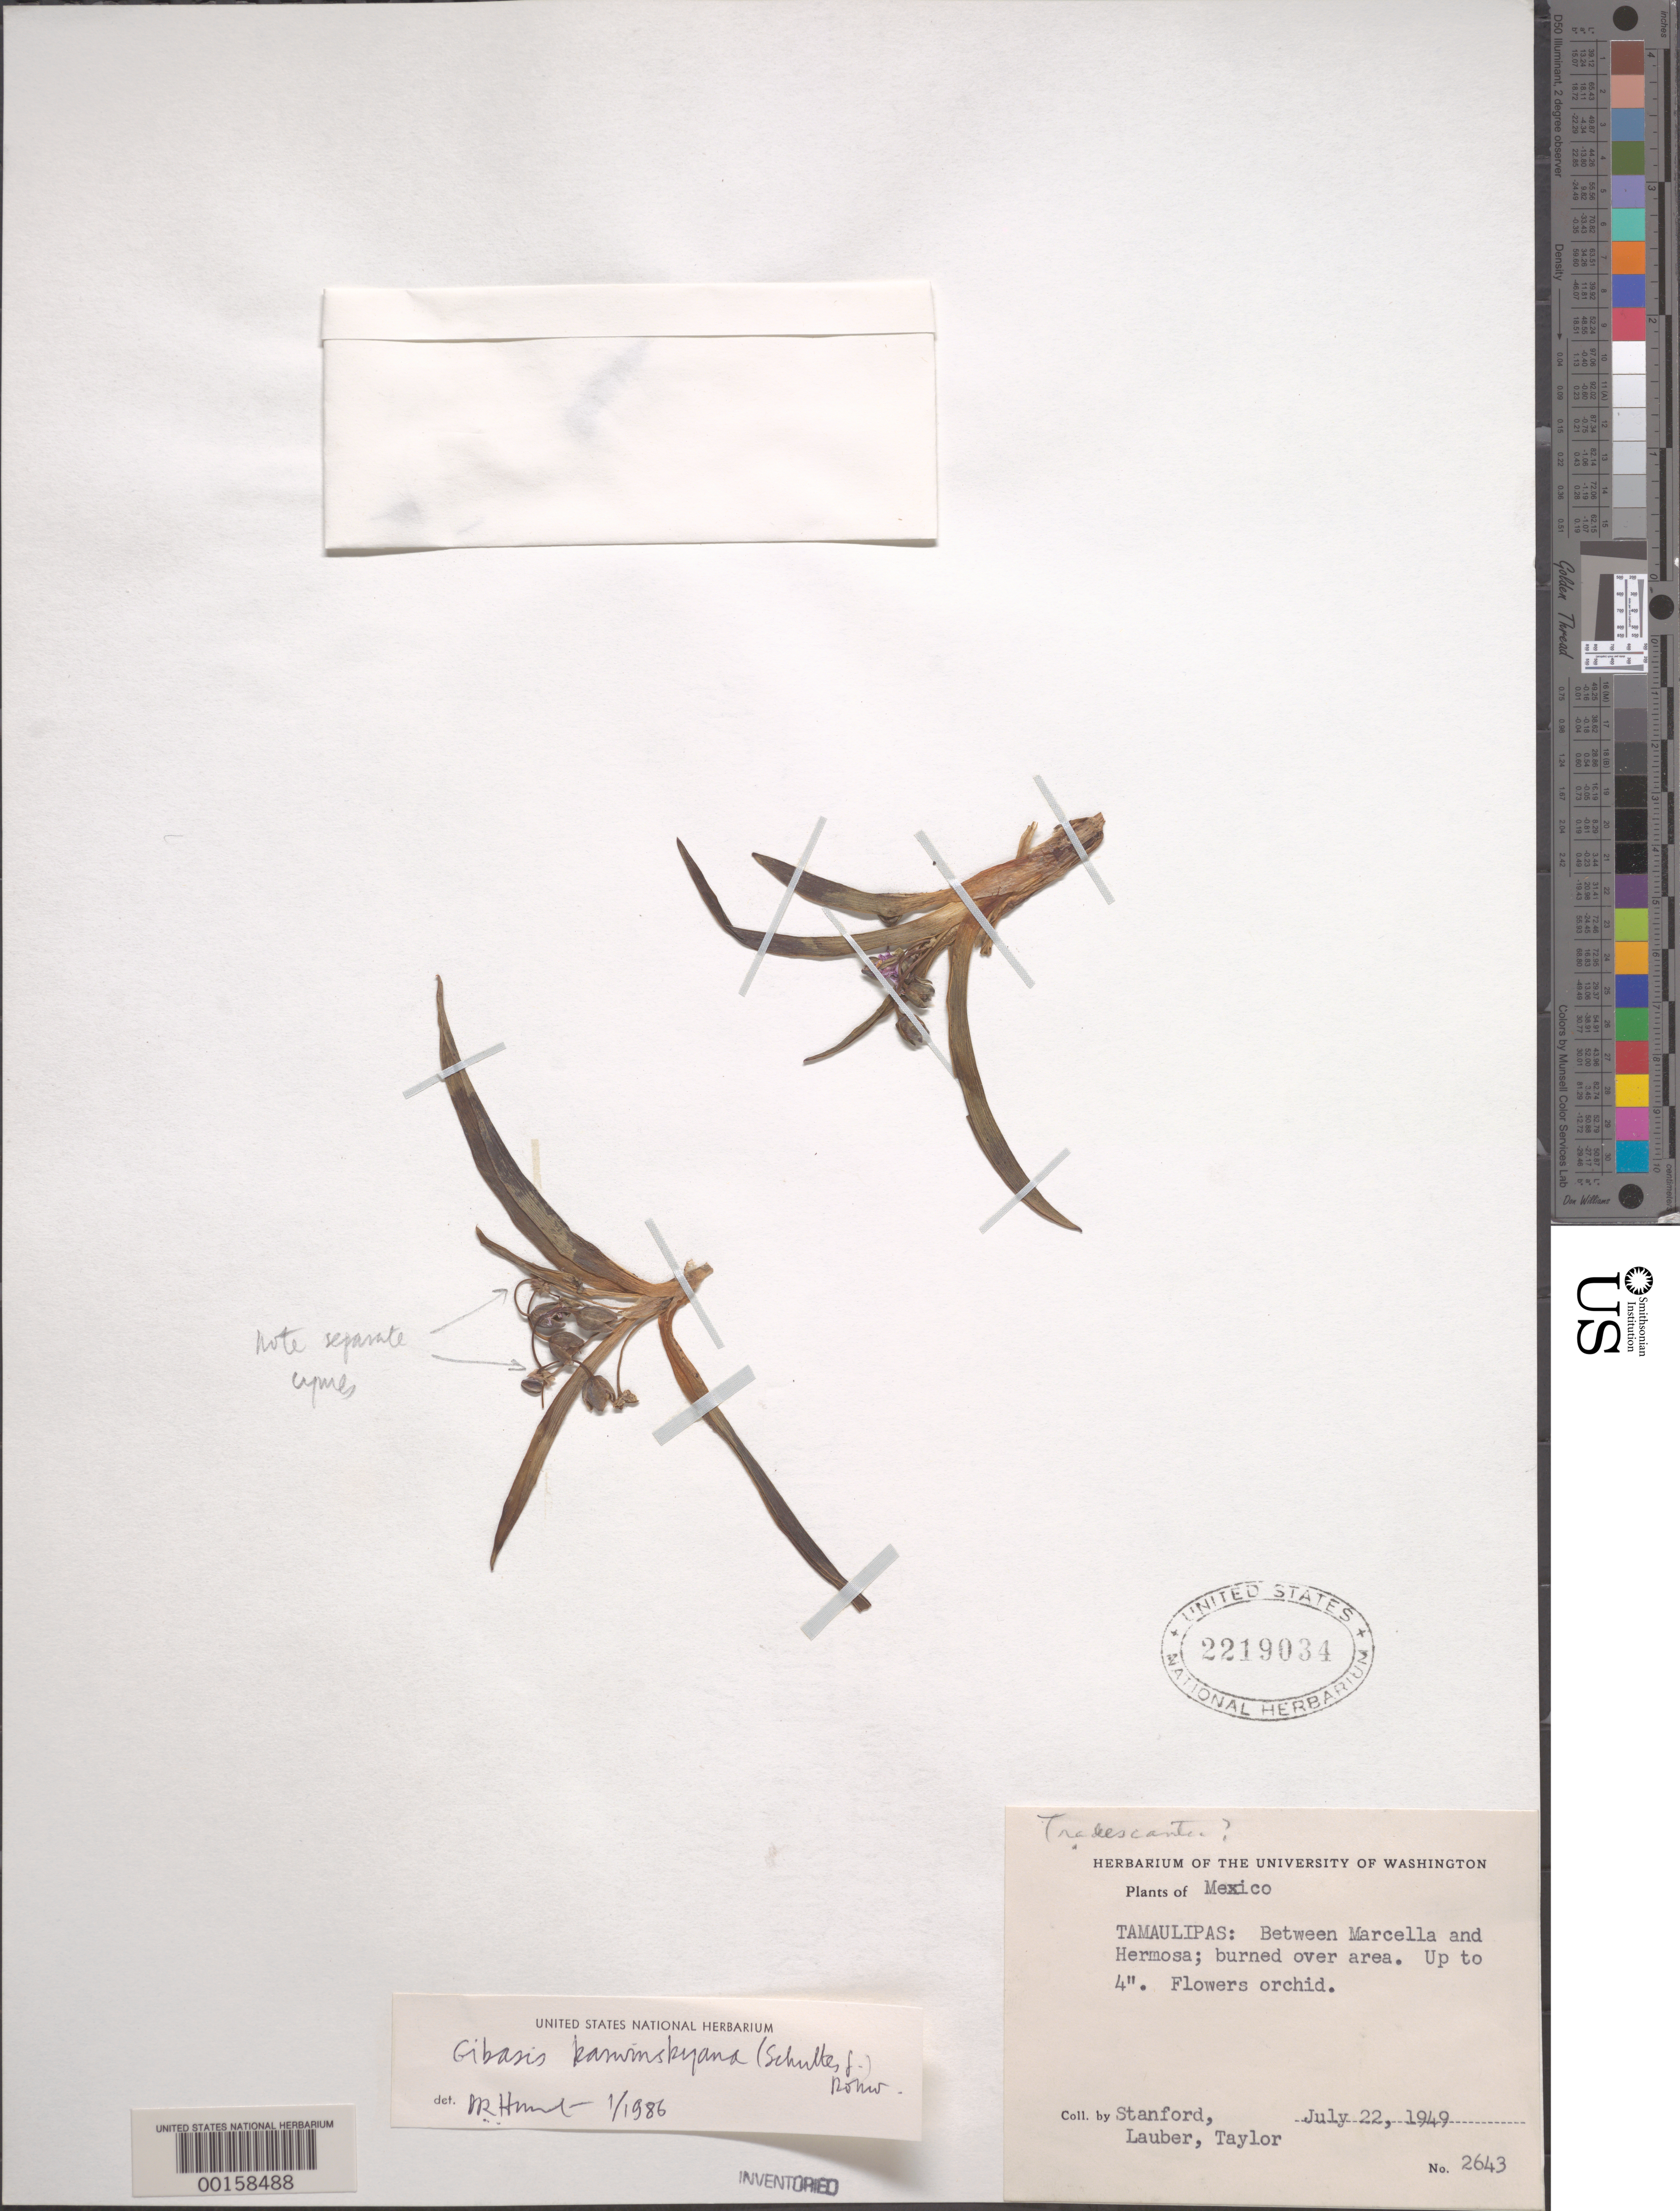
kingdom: Plantae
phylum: Tracheophyta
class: Liliopsida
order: Commelinales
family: Commelinaceae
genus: Gibasis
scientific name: Gibasis karwinskyana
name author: (Schult. & Schult. f.) Rohweder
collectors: L. R. Stanford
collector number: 2643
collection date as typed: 22 Jul 1949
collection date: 1949-07-22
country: Mexico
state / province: Tamaulipas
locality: Between marcella and hermosa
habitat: Burned over are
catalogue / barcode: US 2219034